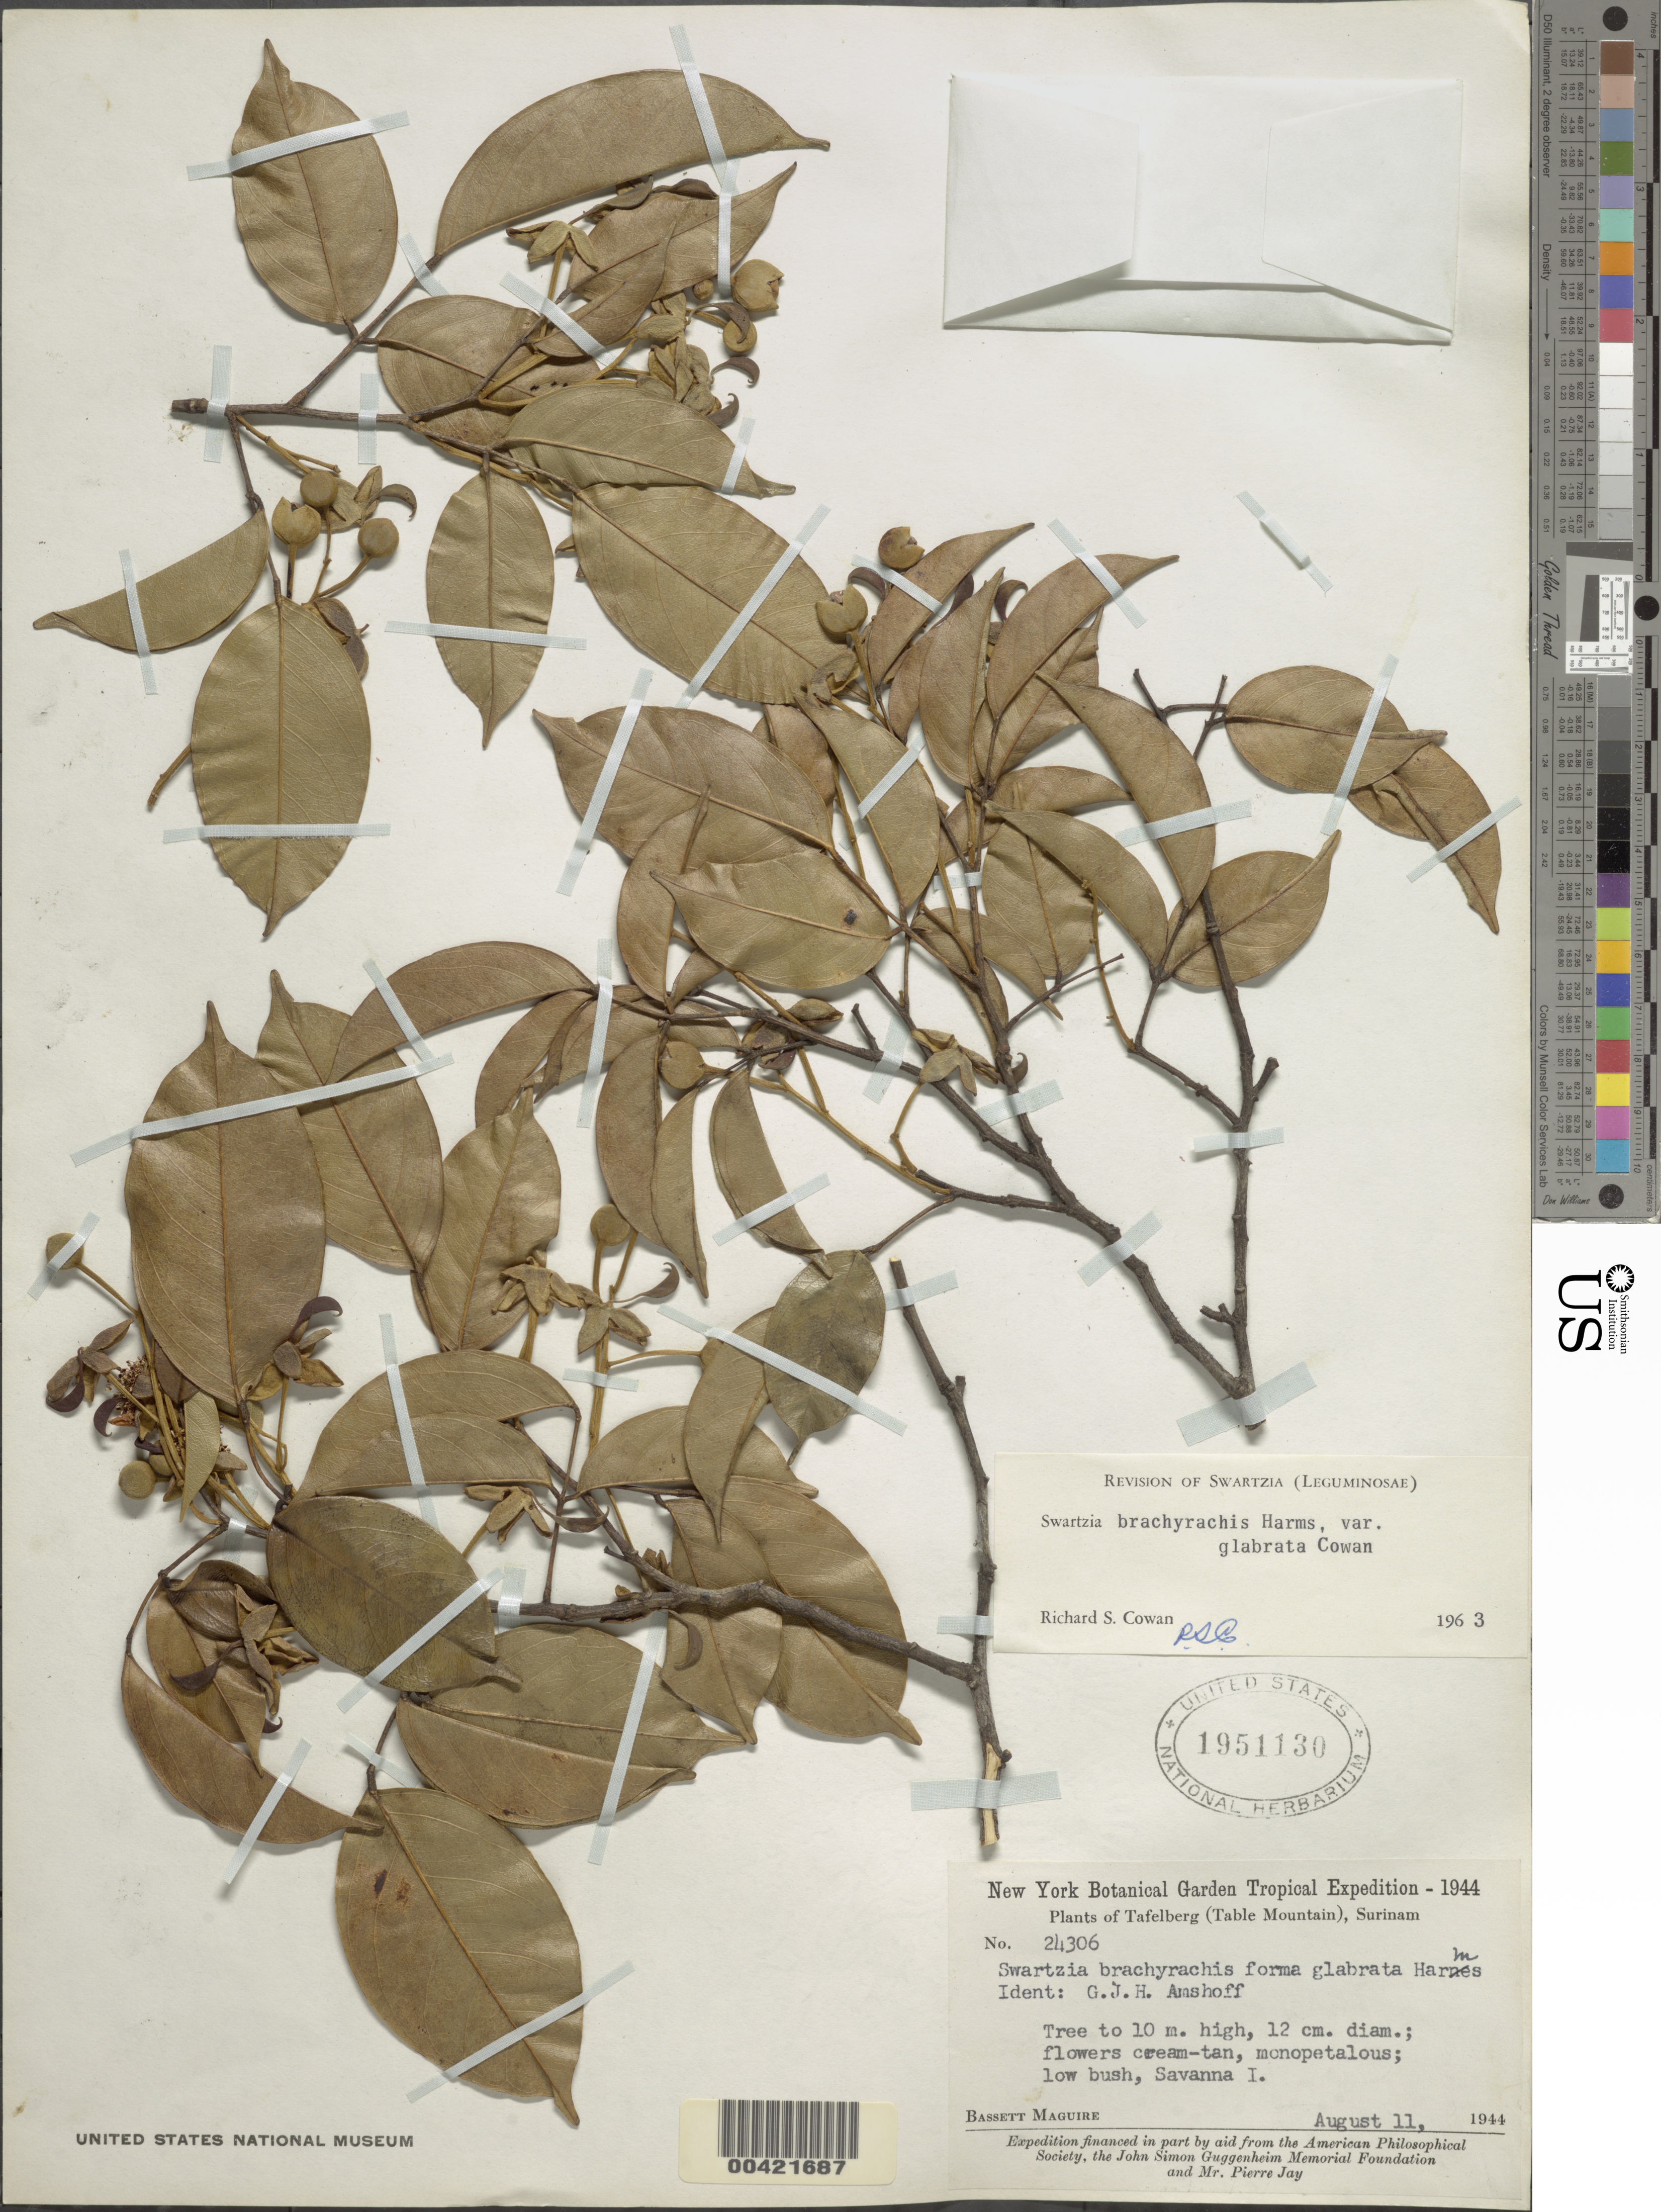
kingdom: Plantae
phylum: Tracheophyta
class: Magnoliopsida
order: Fabales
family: Fabaceae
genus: Swartzia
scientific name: Swartzia brachyrachis var. glabrata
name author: R.S. Cowan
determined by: Cowan, R. S.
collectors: B. Maguire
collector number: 24306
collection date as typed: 11 Aug 1944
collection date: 1944-08-11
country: Suriname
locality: Tafelberg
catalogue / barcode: US 1951130